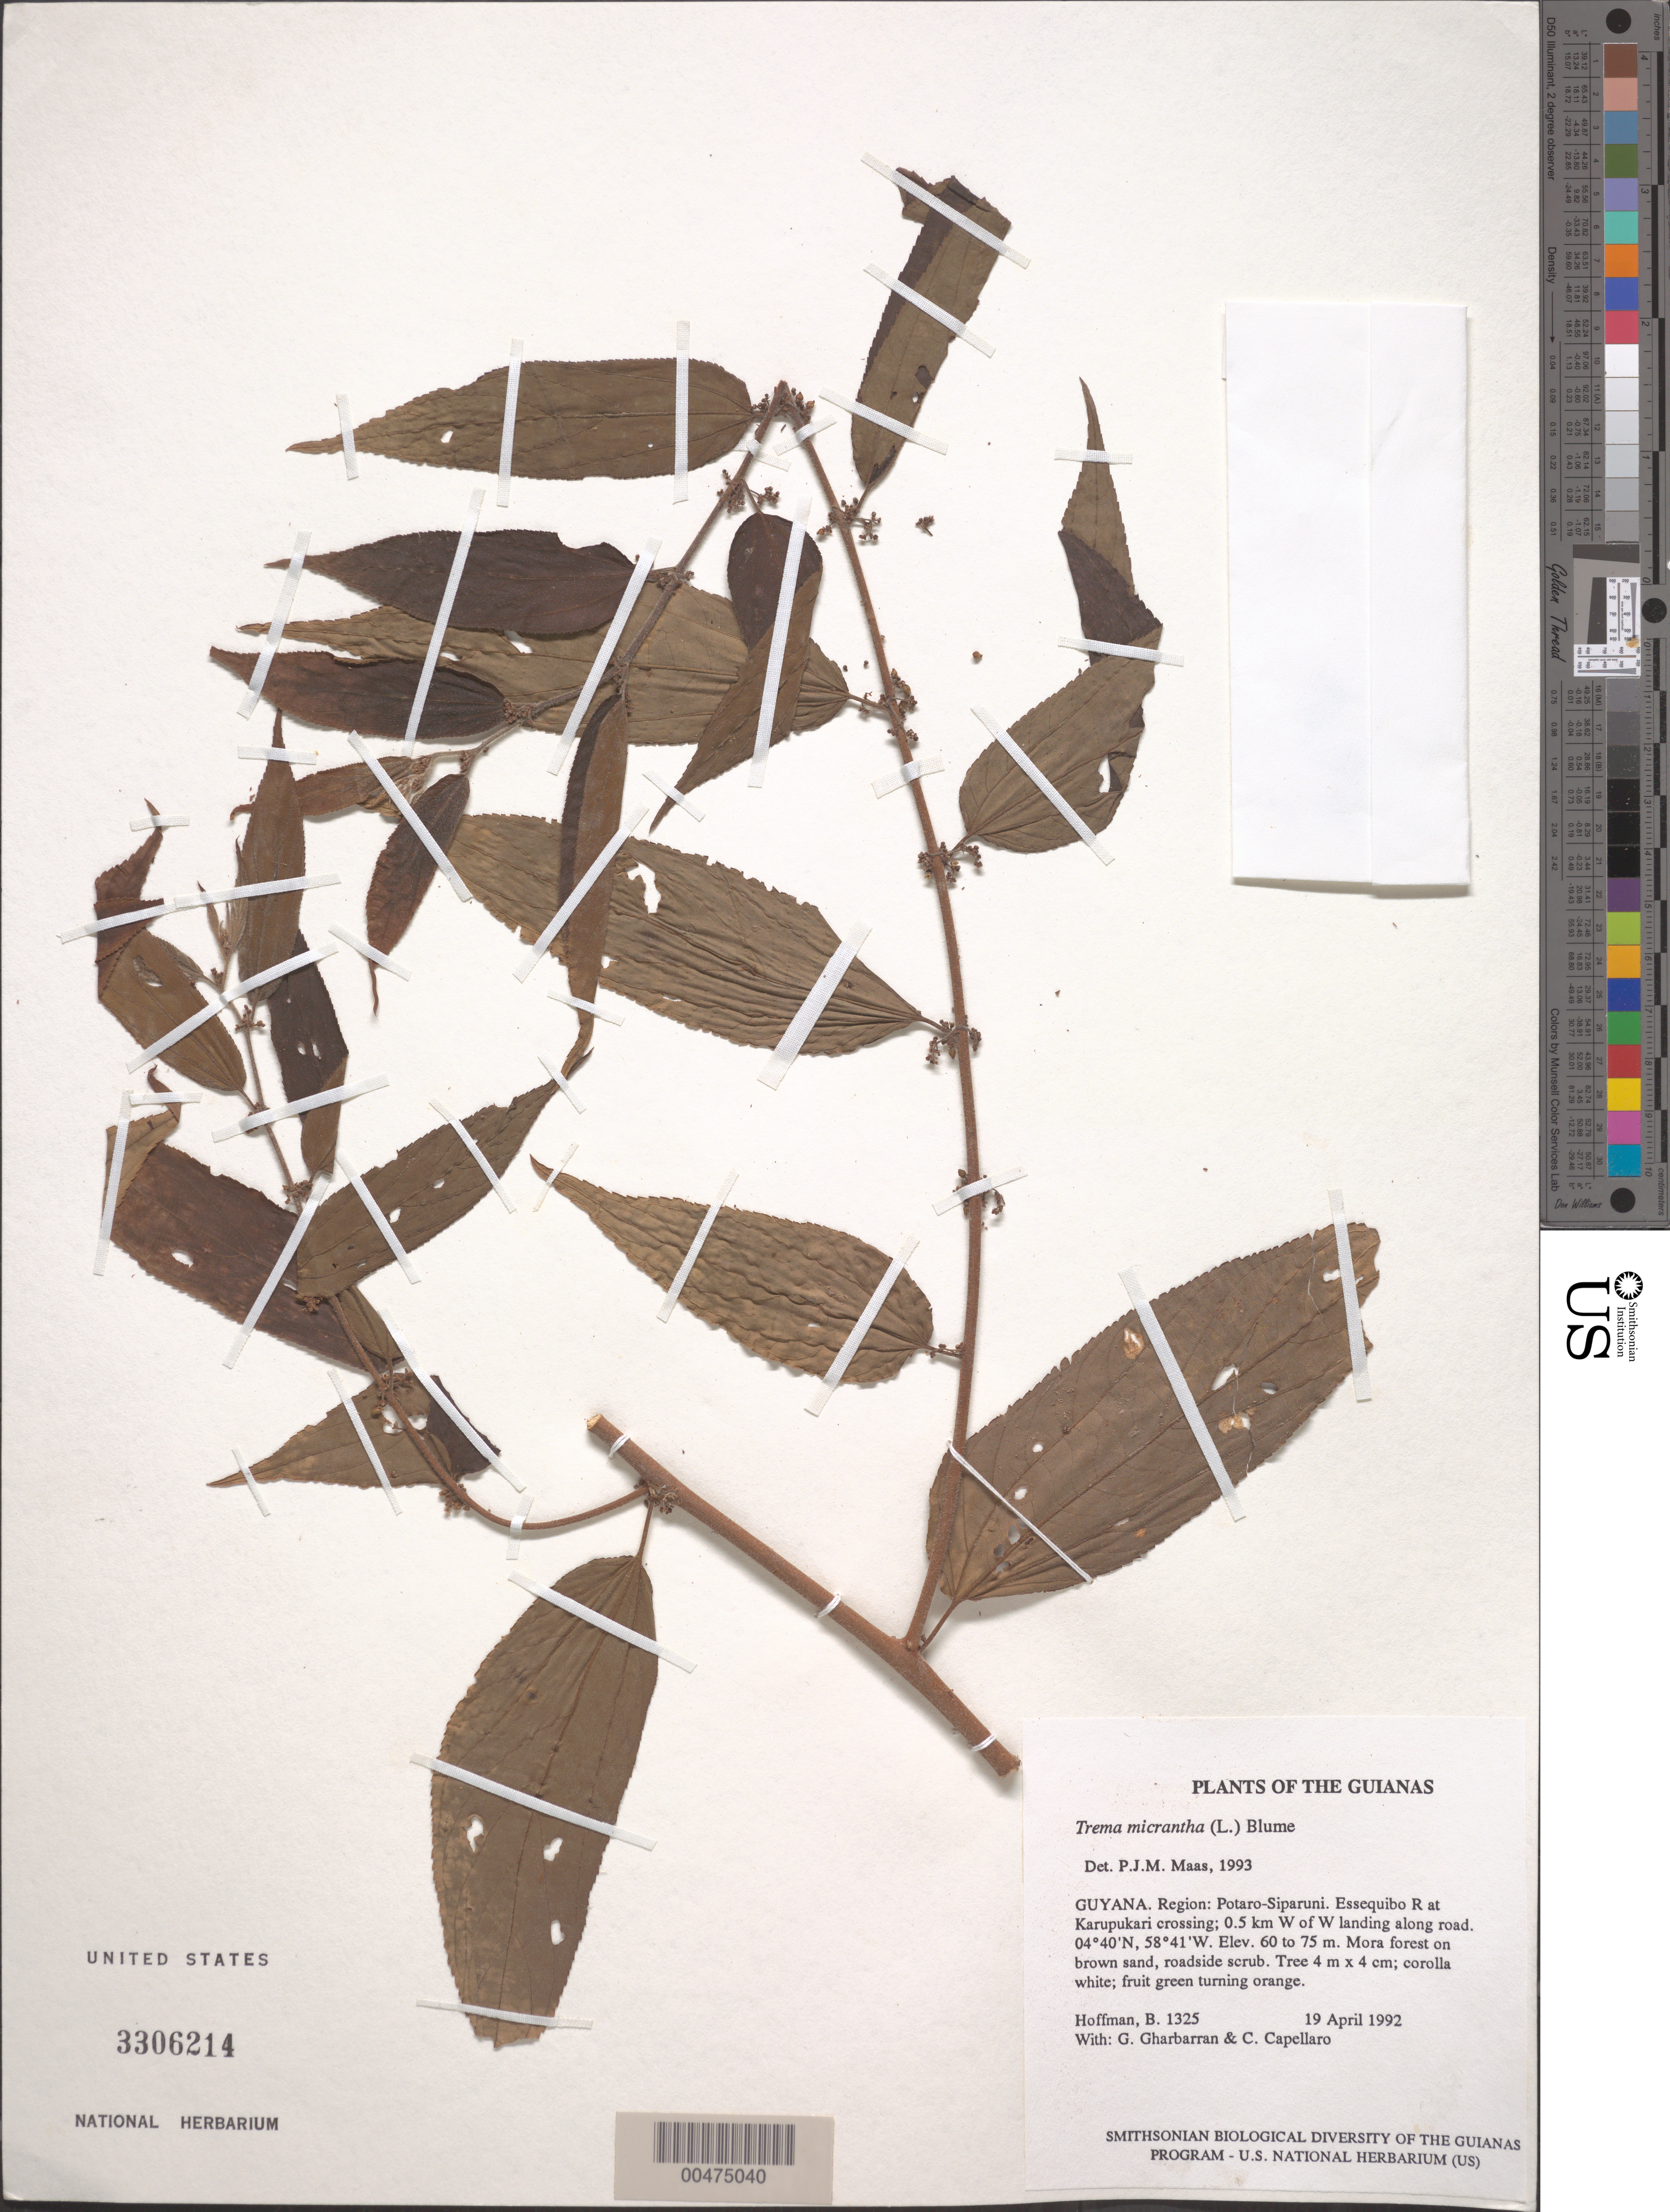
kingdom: Plantae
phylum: Tracheophyta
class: Magnoliopsida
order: Rosales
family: Cannabaceae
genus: Trema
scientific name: Trema micranthum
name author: (L.) Blume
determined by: Maas, Paul J. M.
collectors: B. Hoffman, G. Gharbarran & C. Capellaro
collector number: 1325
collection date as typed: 19 April 1992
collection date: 1992-04-19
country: Guyana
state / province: Potaro-Siparuni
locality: Essequibo River at Karupukari crossing; 0.5 km W of W landing along road. Iwokrama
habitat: Mora forest on brown sand, roadside scrub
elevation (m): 60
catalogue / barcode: US 3306214